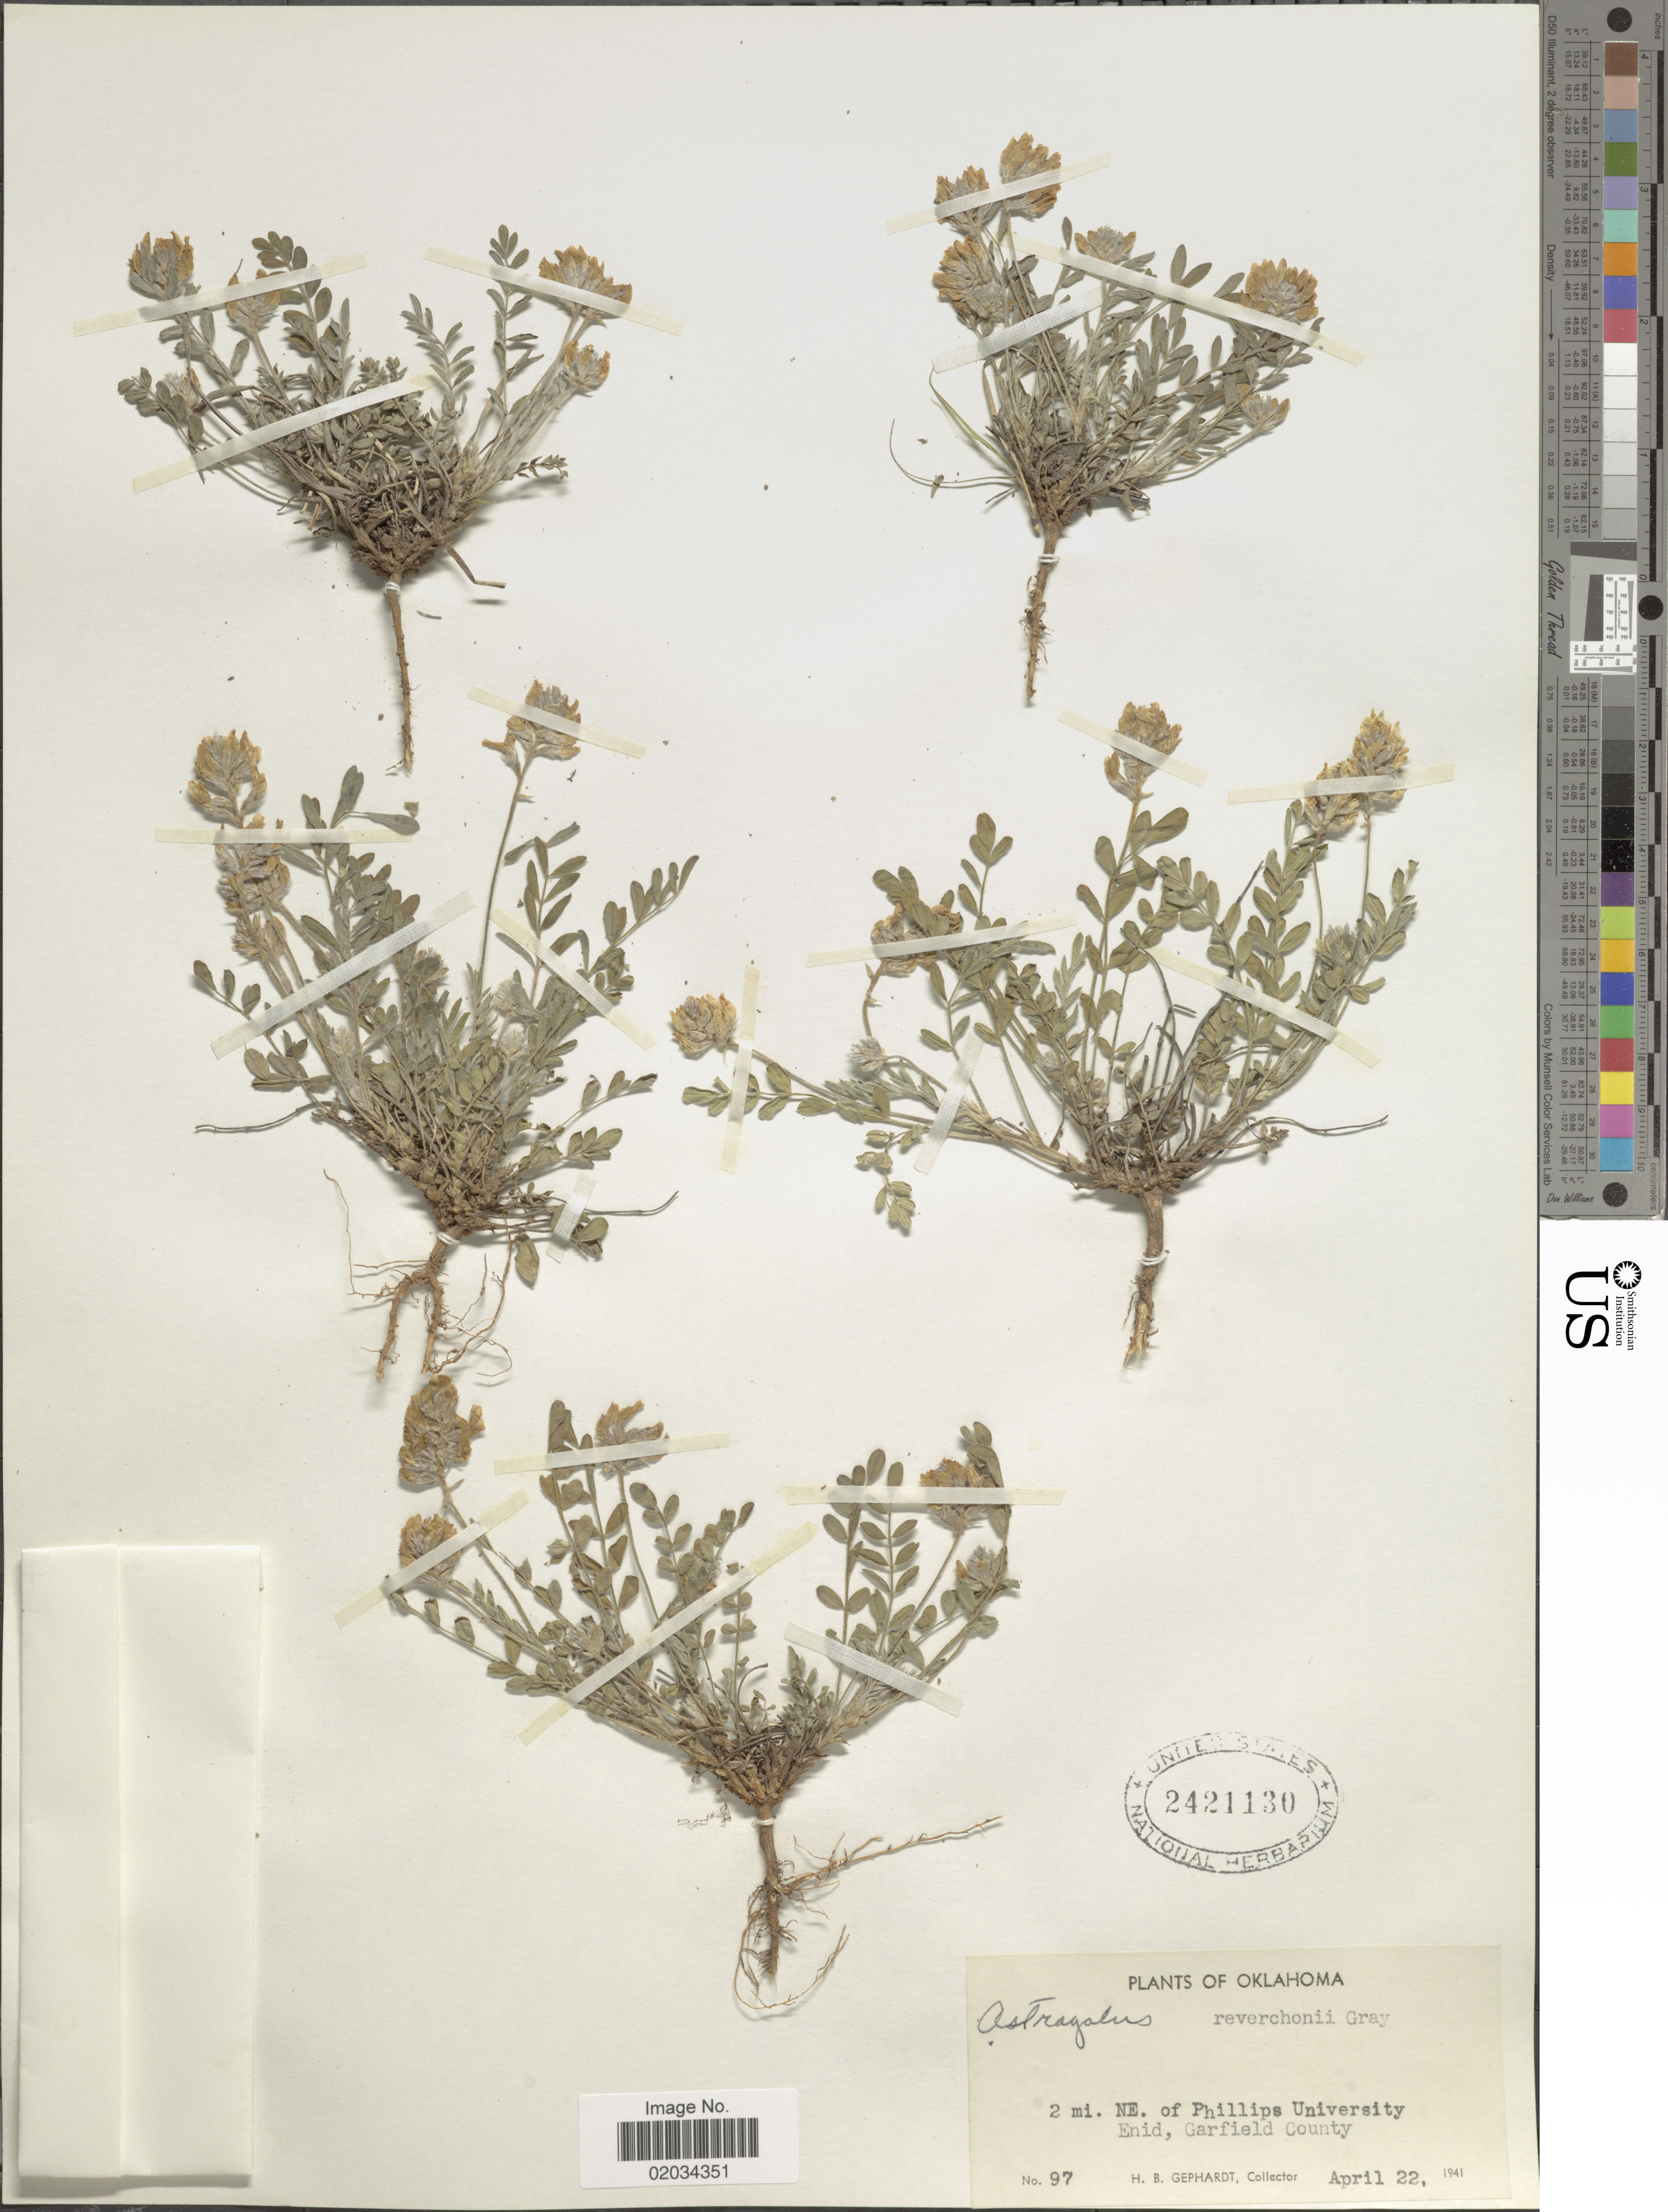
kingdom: Plantae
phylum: Tracheophyta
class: Magnoliopsida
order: Fabales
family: Fabaceae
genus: Astragalus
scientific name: Astragalus reverchonii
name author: A. Gray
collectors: H. Gephardt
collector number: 97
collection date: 1941-04-22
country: United States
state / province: Oklahoma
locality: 2 mi NE of Phillips University, Enid, Garfield County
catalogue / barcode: US 2421130